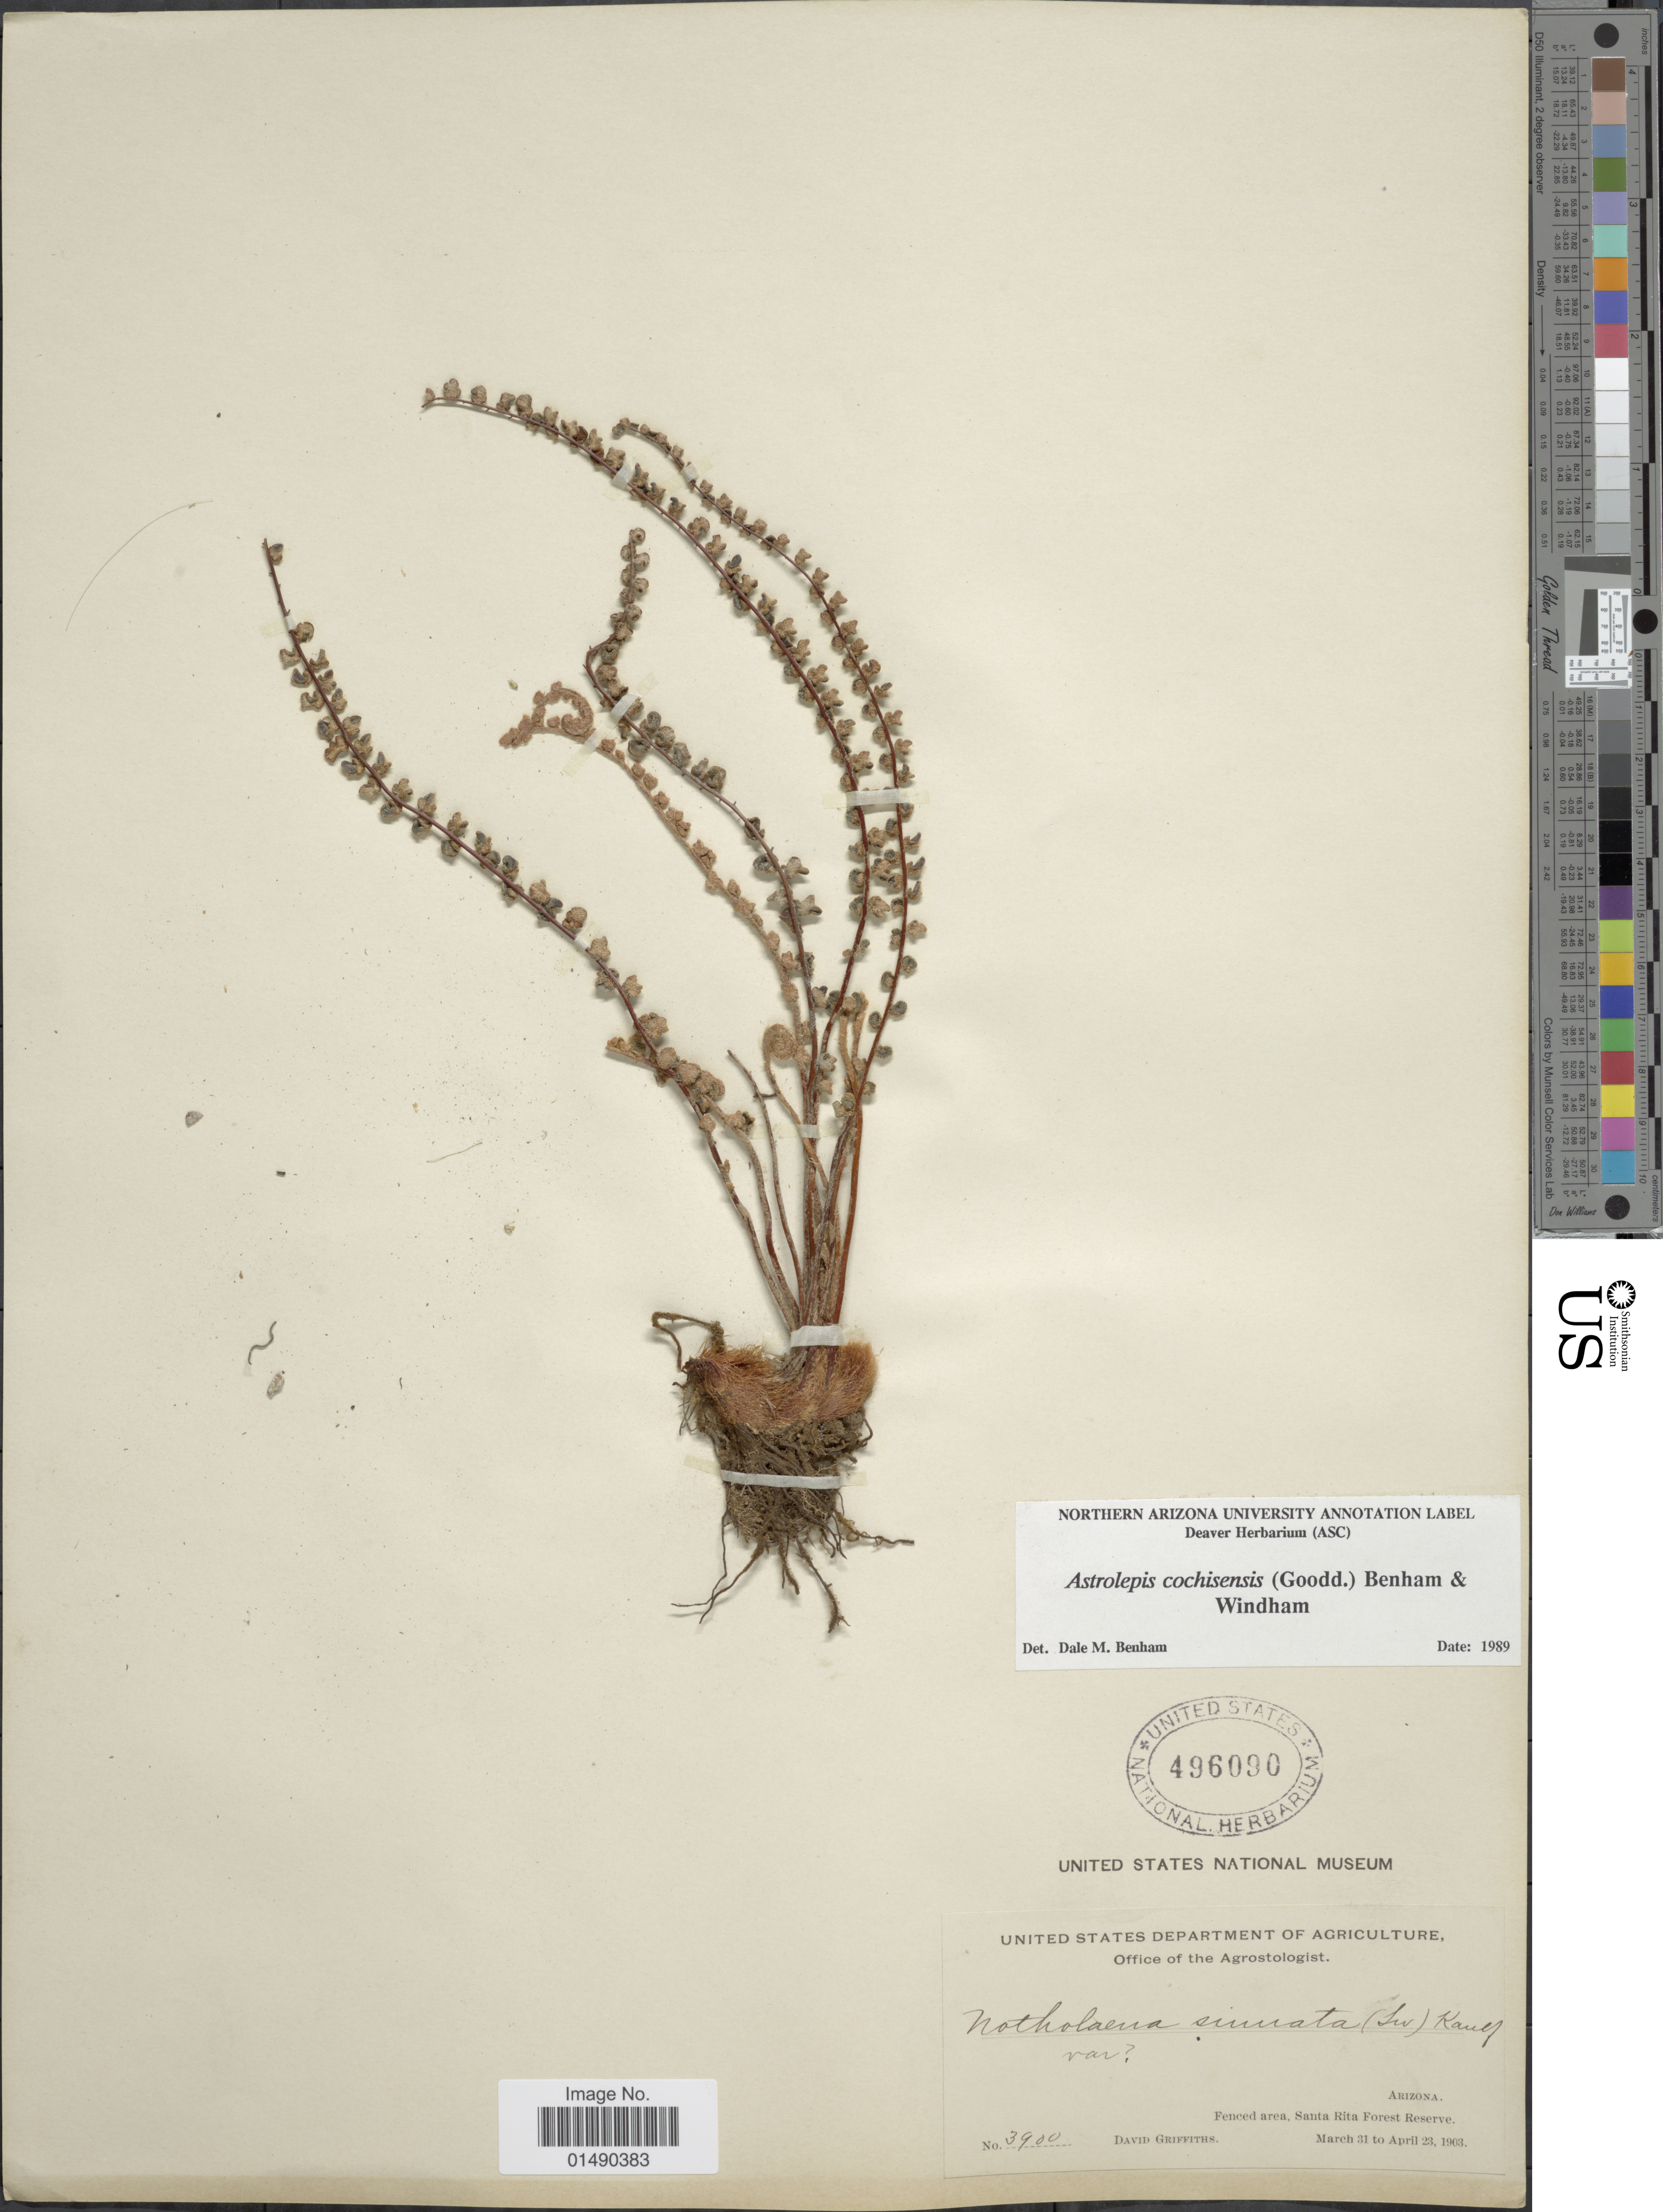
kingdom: Plantae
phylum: Tracheophyta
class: Polypodiopsida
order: Polypodiales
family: Pteridaceae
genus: Astrolepis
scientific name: Astrolepis cochisensis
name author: (C.O. Goodd.) D.M. Benham & Windham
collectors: D. Griffiths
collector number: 3900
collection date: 1903-03-31/1903-04-23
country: United States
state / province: Arizona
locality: Fenced area, Santa Rita Forest Reserve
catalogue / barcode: US 496090